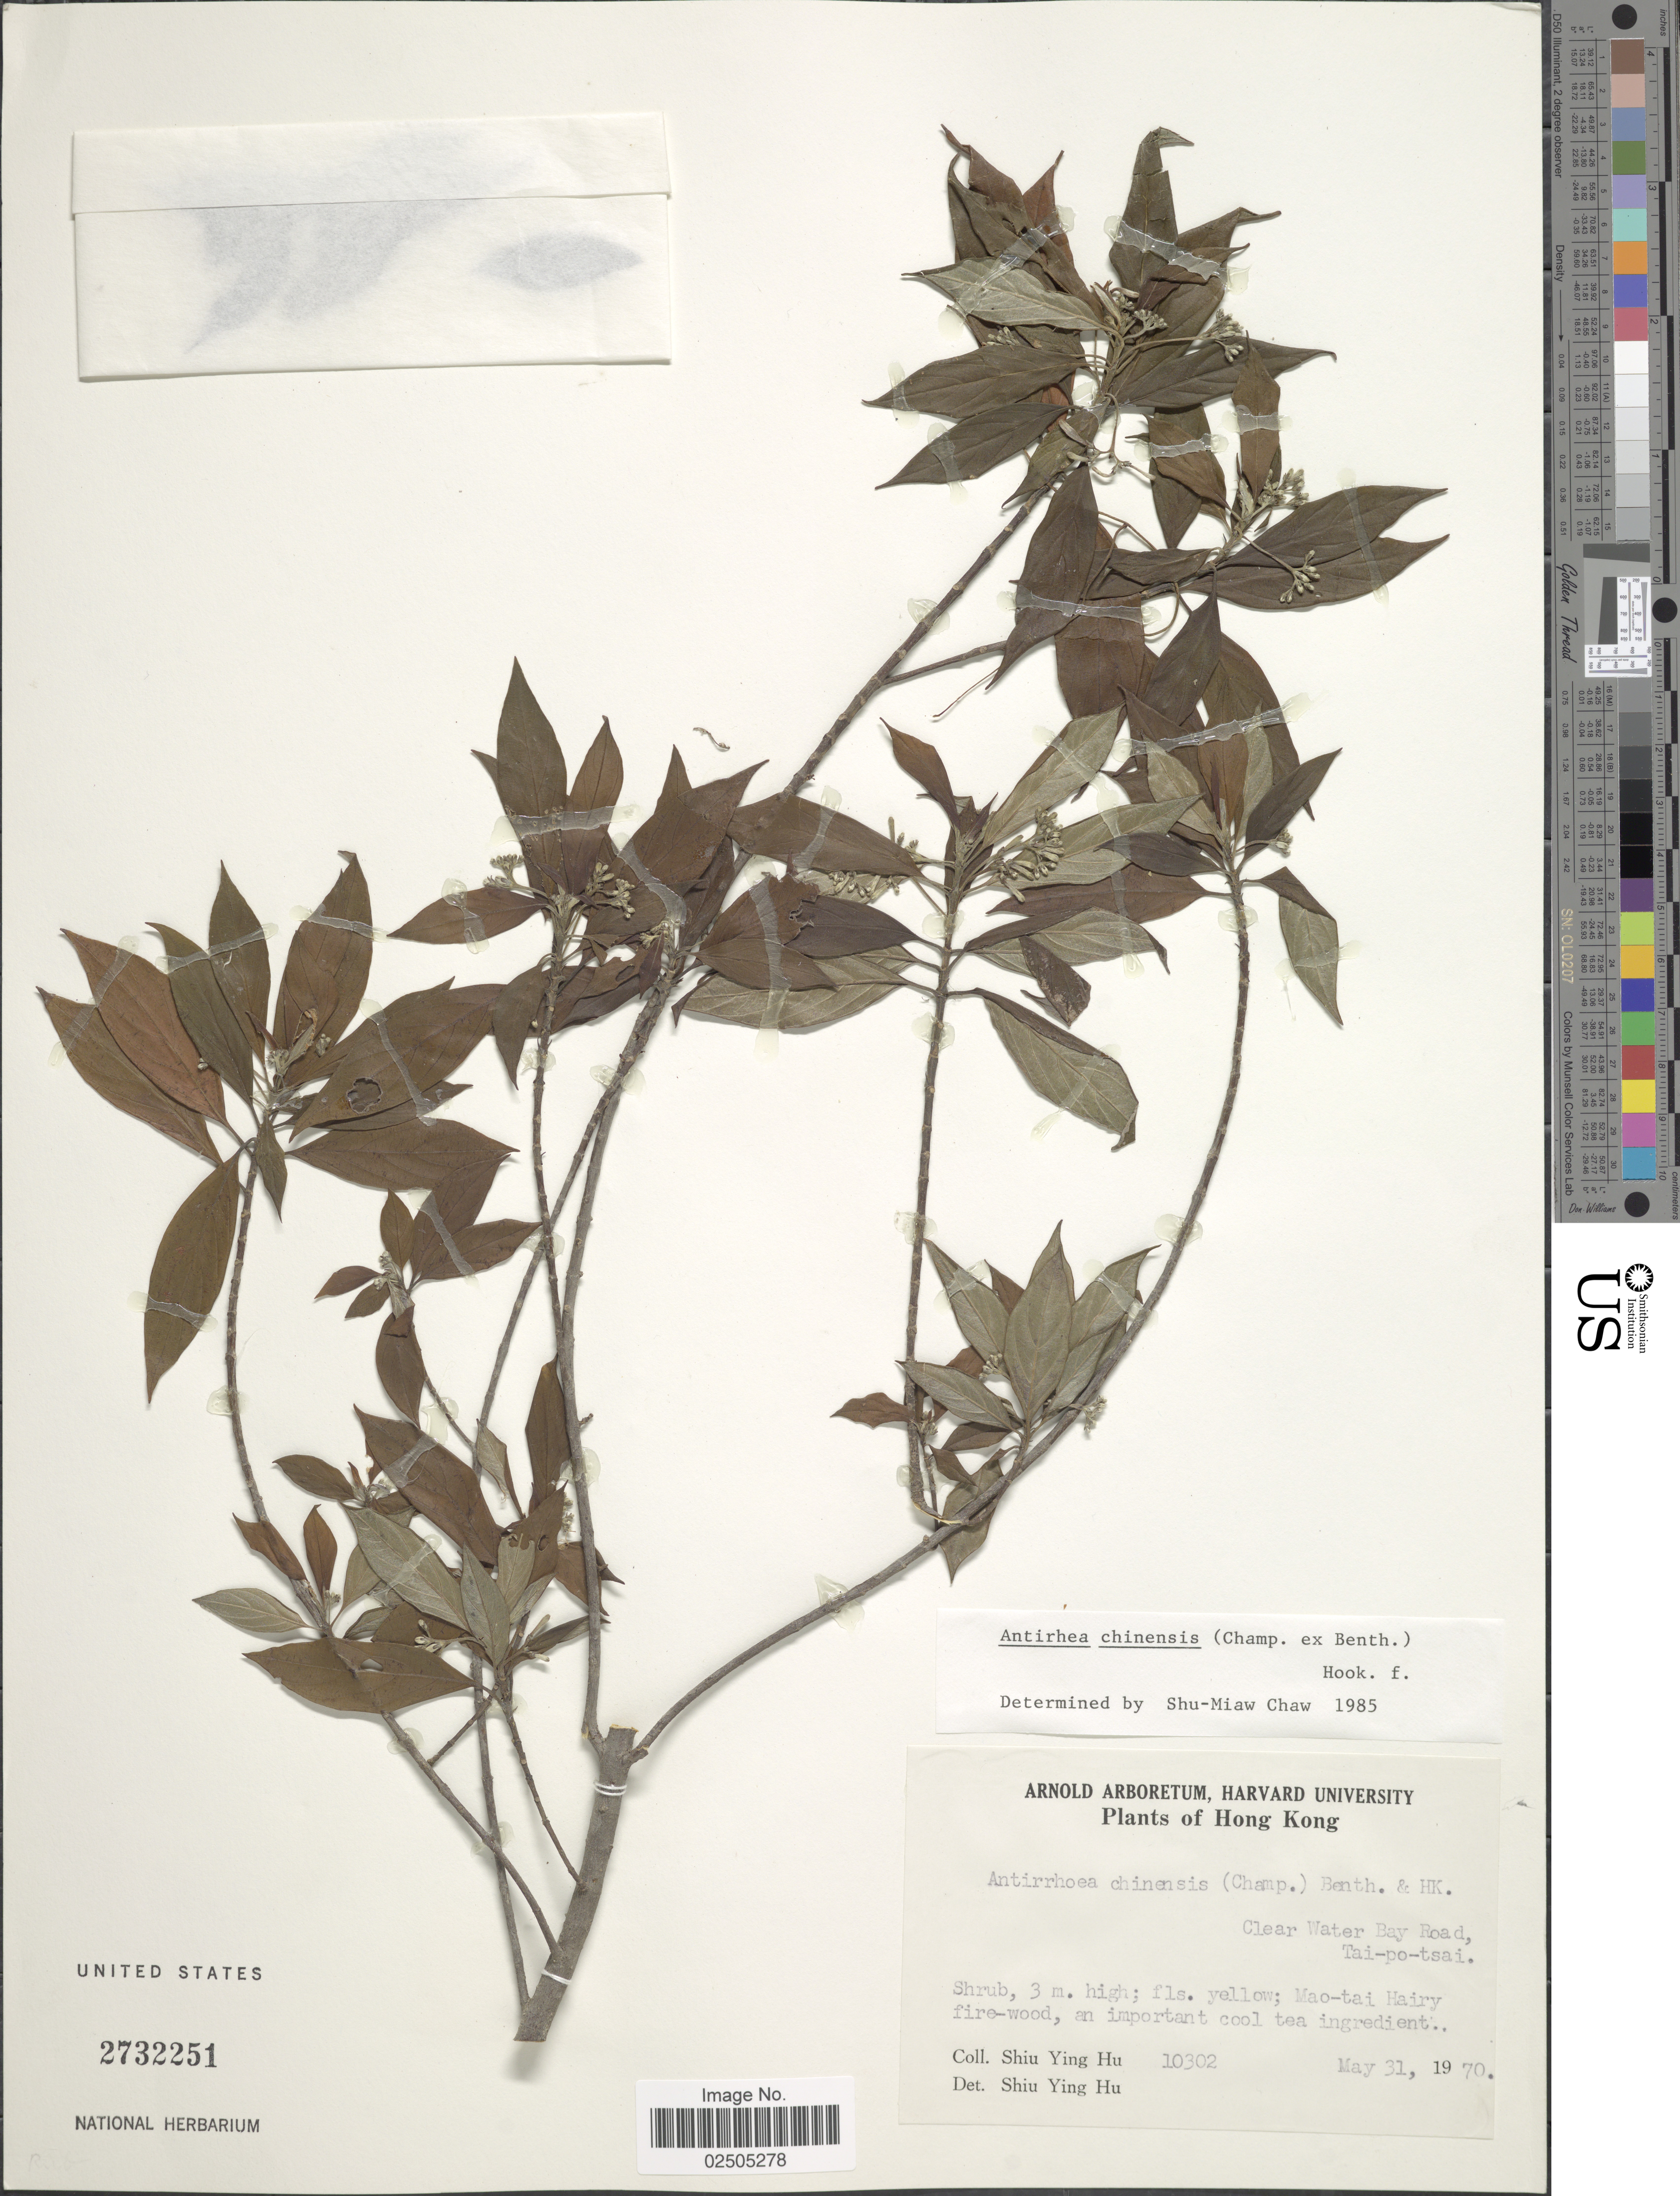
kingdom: Plantae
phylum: Tracheophyta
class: Magnoliopsida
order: Gentianales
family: Rubiaceae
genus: Antirhea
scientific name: Antirhea chinensis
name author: (Champ. ex Benth.) Benth. & Hook. f. ex F.B. Forbes & Hemsl.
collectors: S. Y. Hu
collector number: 10302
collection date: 1970-05-31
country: China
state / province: Hong Kong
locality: Clear Water Bay Road, Tai-po-tsai, Mao-tai Hairy fire wood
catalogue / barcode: US 2732251